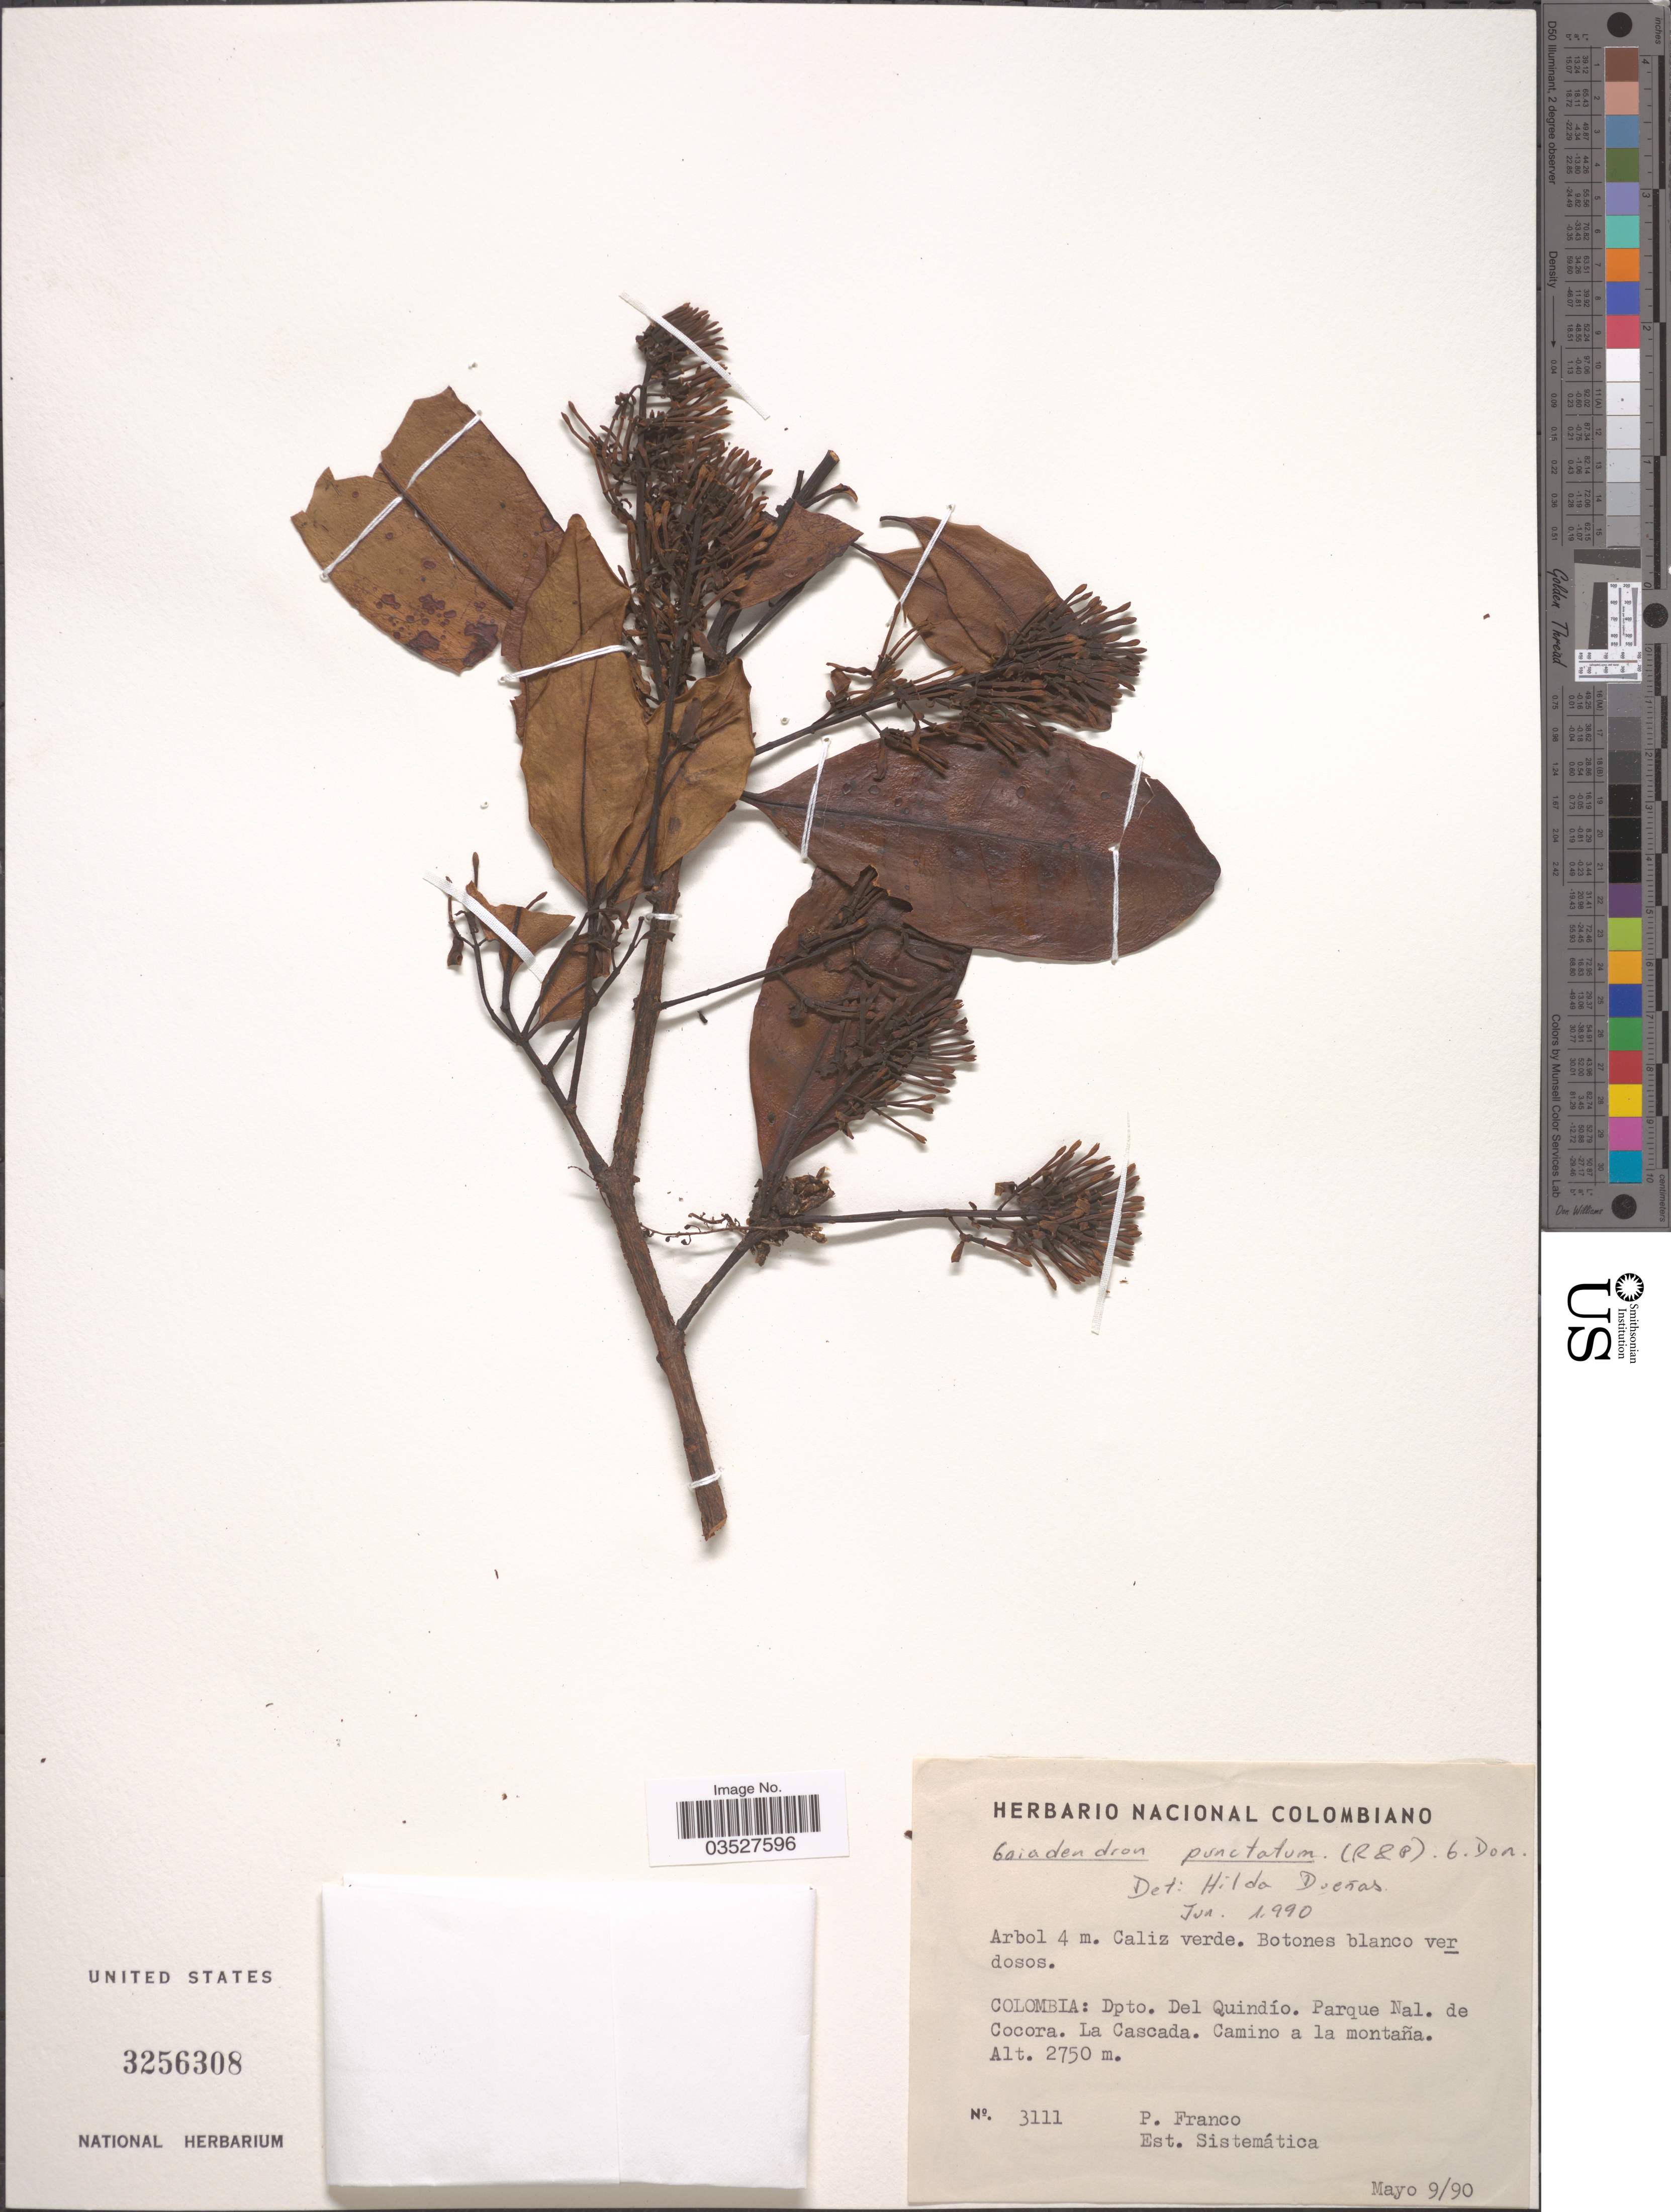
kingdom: Plantae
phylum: Tracheophyta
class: Magnoliopsida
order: Santalales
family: Loranthaceae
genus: Gaiadendron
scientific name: Gaiadendron punctatum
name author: (Ruiz & Pav.) G. Don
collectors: P. Franco & Estudiantes Sistematica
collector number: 3111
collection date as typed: Transcribed d/m/y: 9/5/90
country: Colombia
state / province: Quindío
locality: Dpto. Del Quindío. Parque Nal. de Cocora. La Cascada.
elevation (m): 2750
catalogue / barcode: US 3256308